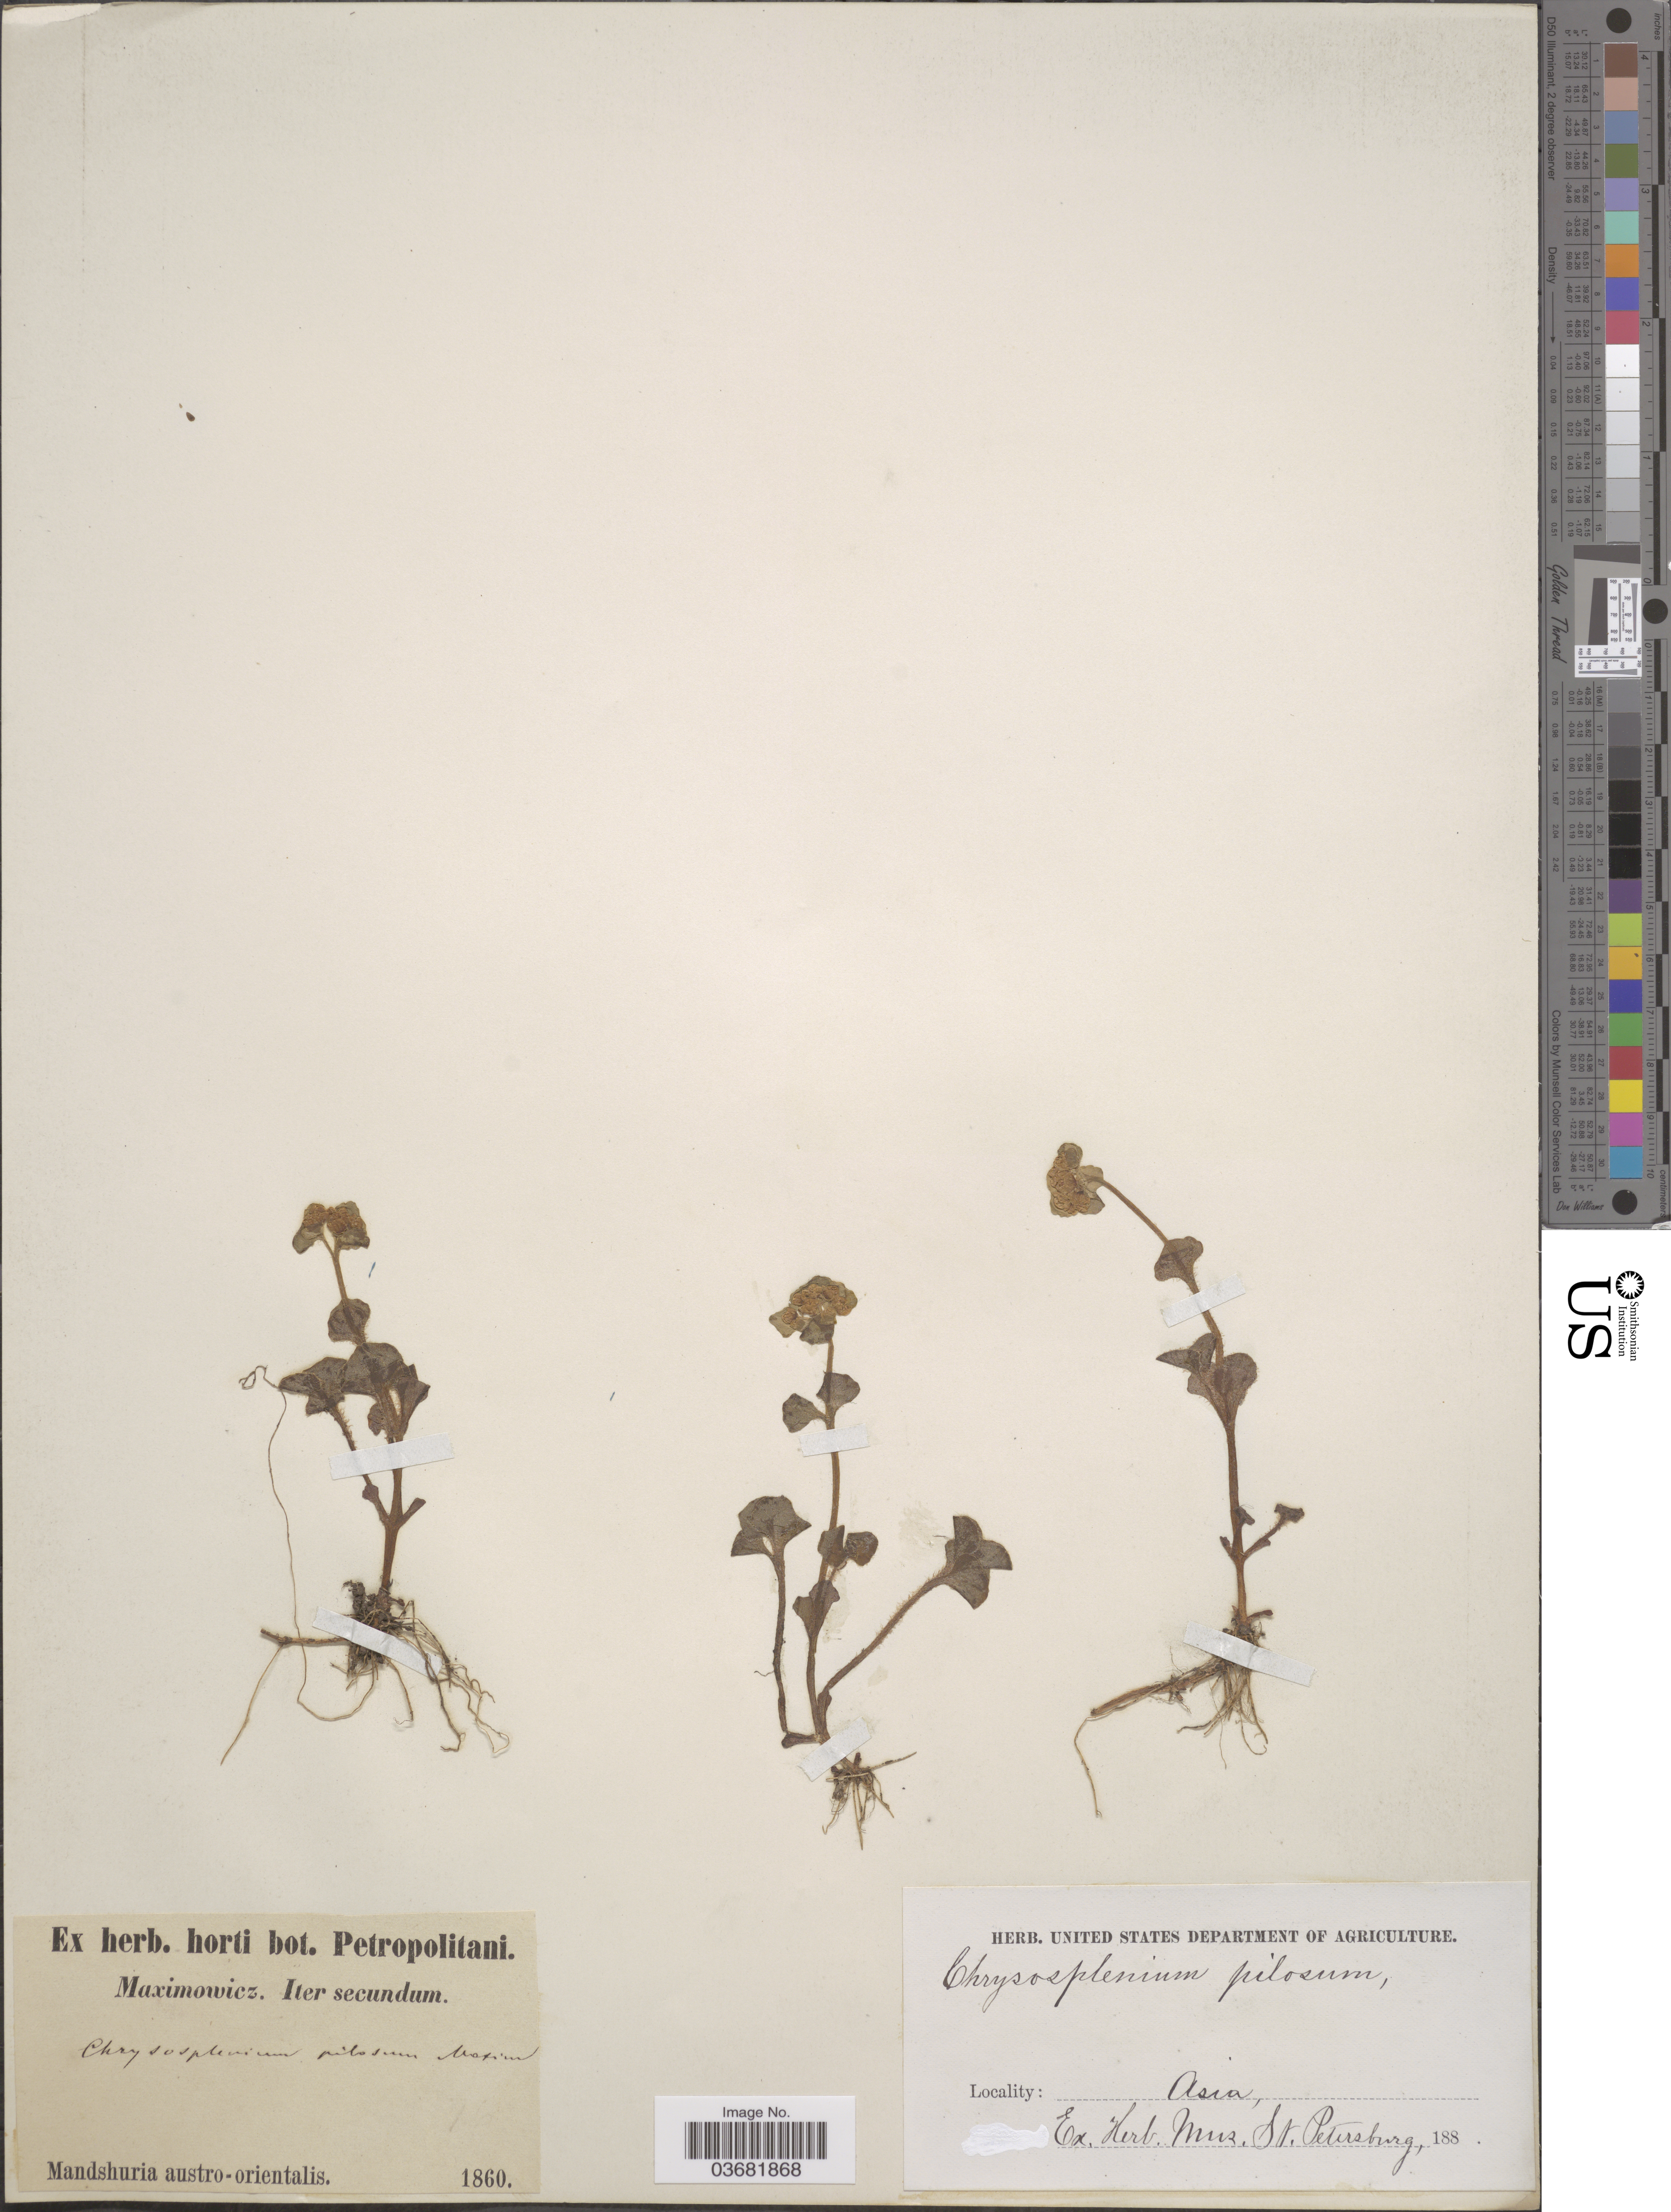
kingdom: Plantae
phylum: Tracheophyta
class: Magnoliopsida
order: Saxifragales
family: Saxifragaceae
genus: Chrysosplenium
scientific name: Chrysosplenium pilosum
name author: Maxim.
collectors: Maximowicz, --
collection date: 1860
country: China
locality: Iter secundum. Mandshuria austro-orientalis. Asia.